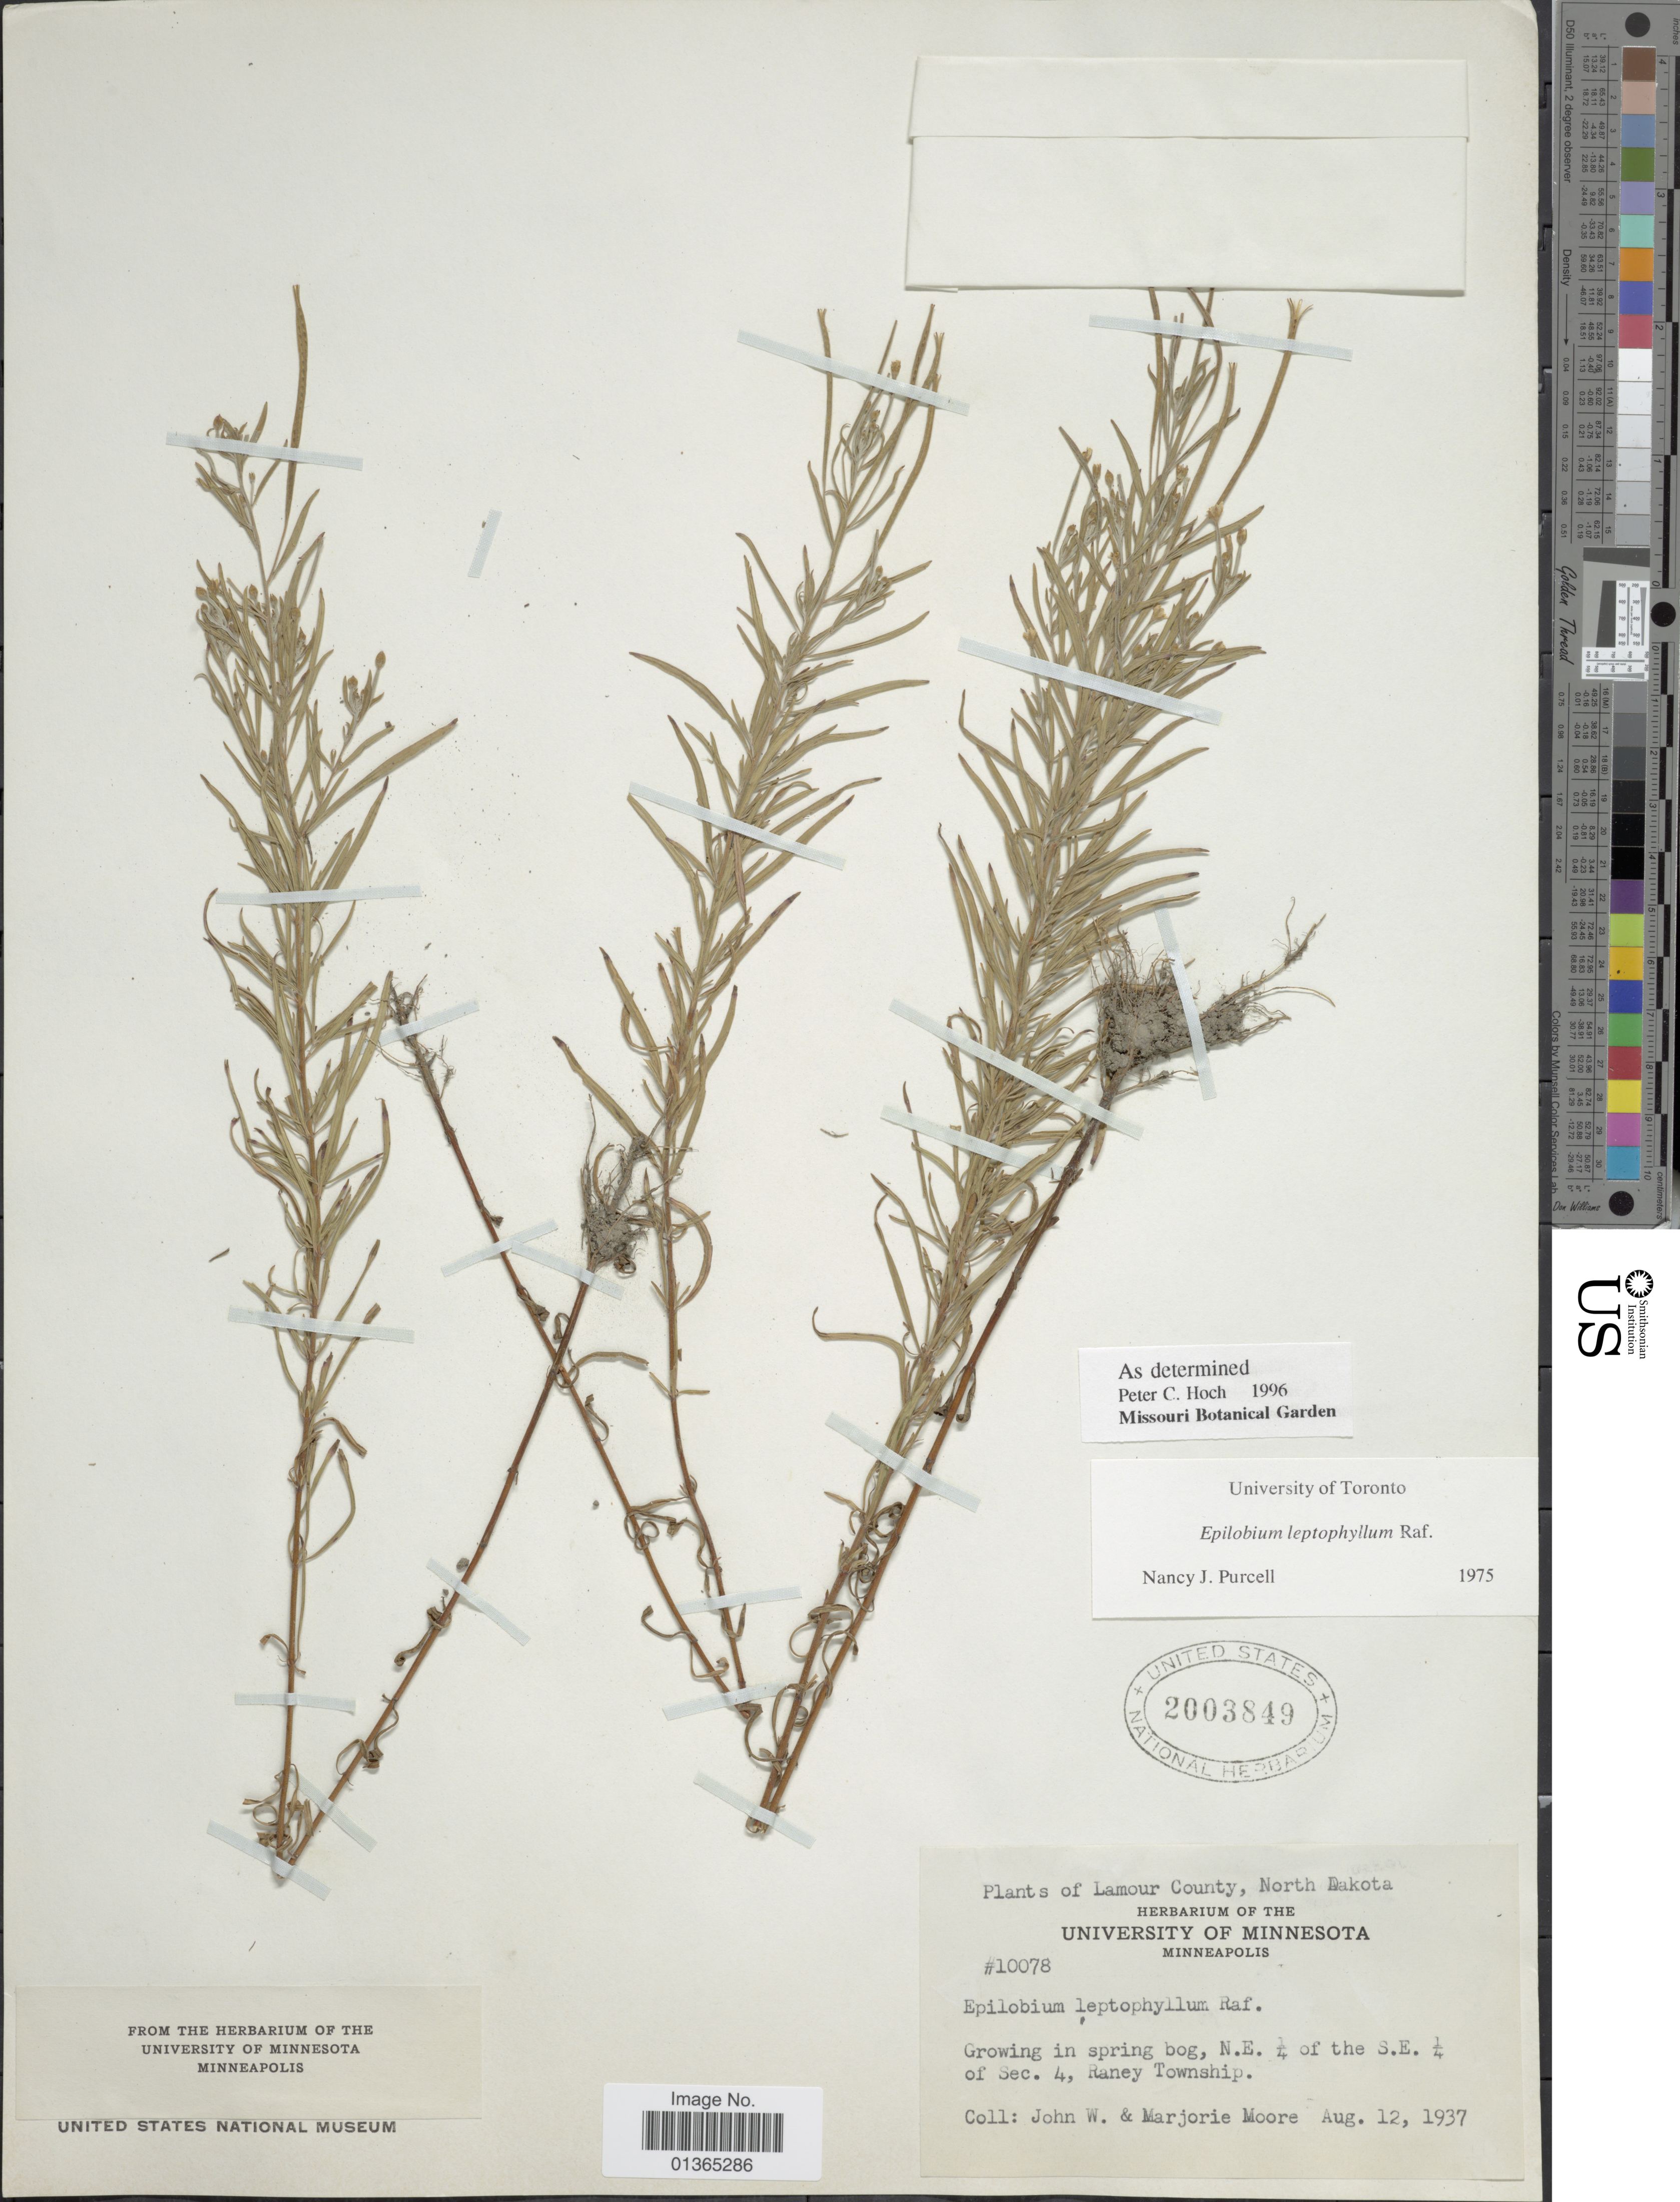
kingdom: Plantae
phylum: Tracheophyta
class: Magnoliopsida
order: Myrtales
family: Onagraceae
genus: Epilobium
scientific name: Epilobium leptophyllum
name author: Raf.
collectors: J. W. Moore & M. Moore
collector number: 10078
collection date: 1937-08-12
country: United States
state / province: North Dakota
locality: Lamour County. Growing in spring bog, N.E. ¼ of the S.E. ¼ of Sec. 4, Raney Township.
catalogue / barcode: US 2003849